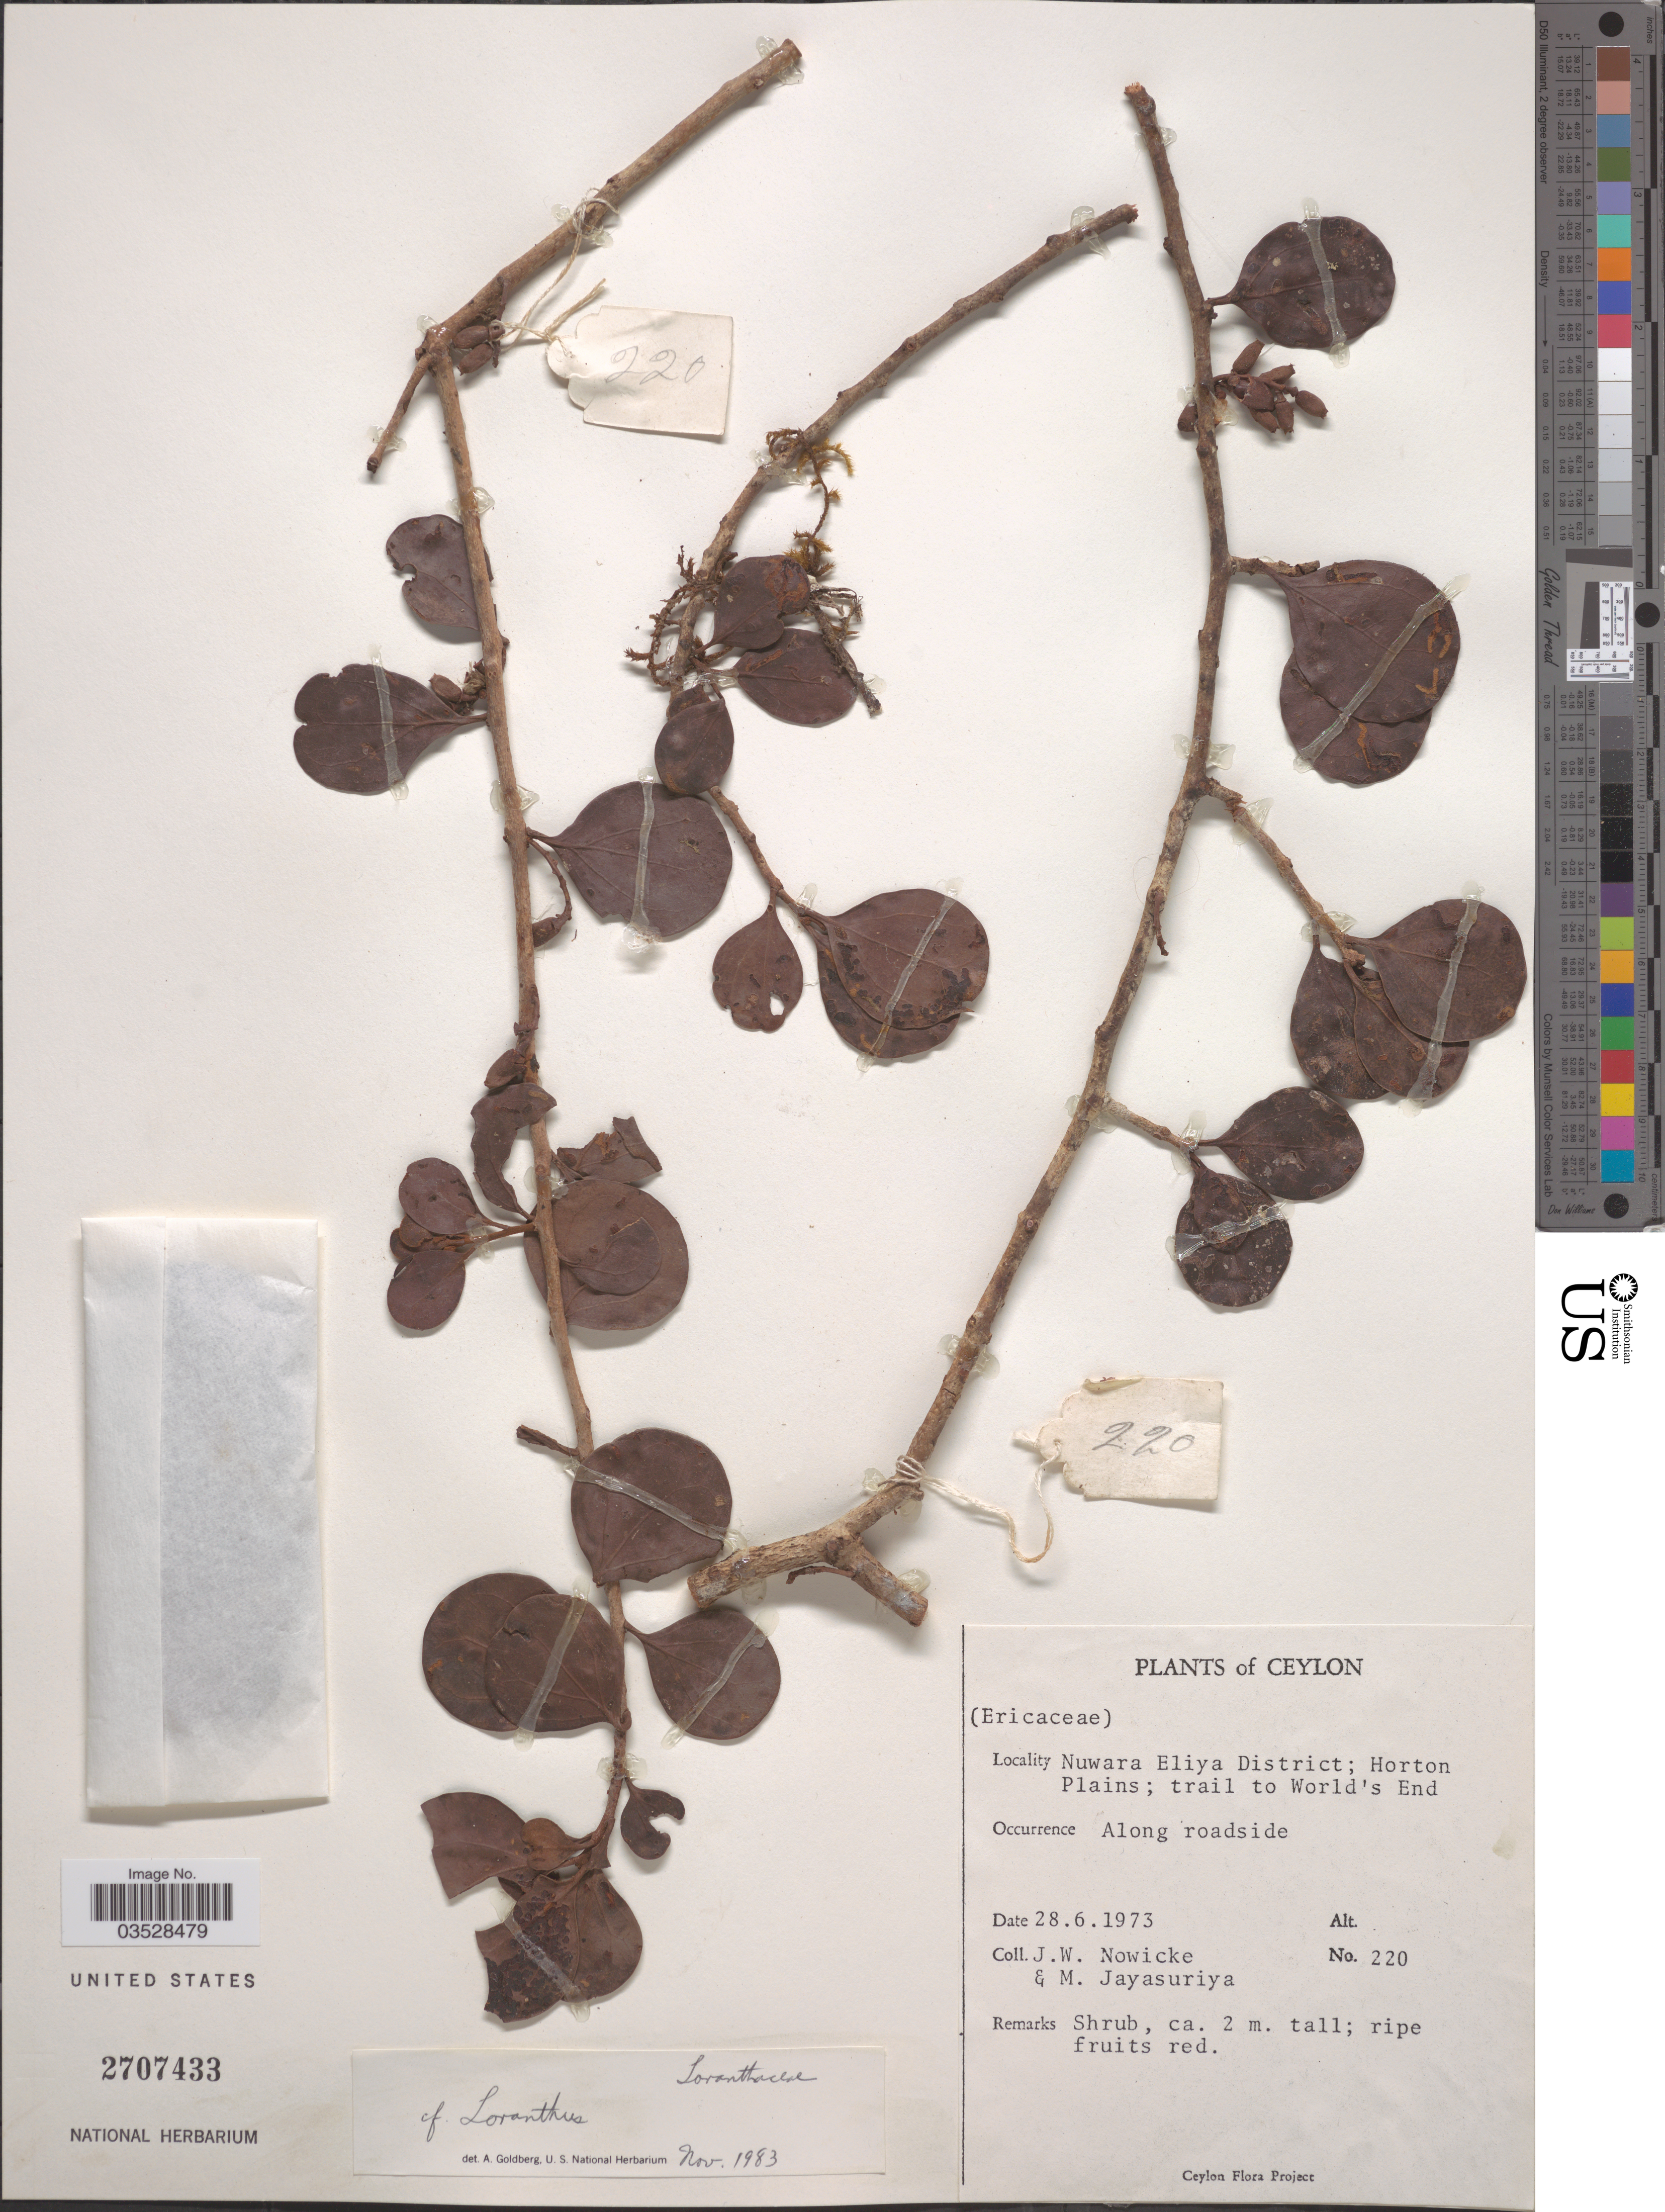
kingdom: Plantae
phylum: Tracheophyta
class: Magnoliopsida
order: Santalales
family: Loranthaceae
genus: Loranthus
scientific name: Loranthus sp.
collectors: J. W. Nowicke & M. Jayasuriya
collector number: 220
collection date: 1973-06-28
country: Sri Lanka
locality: Ceylon. Nuwara Eliya District; Horton Plains; trail to World's End. Along roadside.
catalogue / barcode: US 2707433